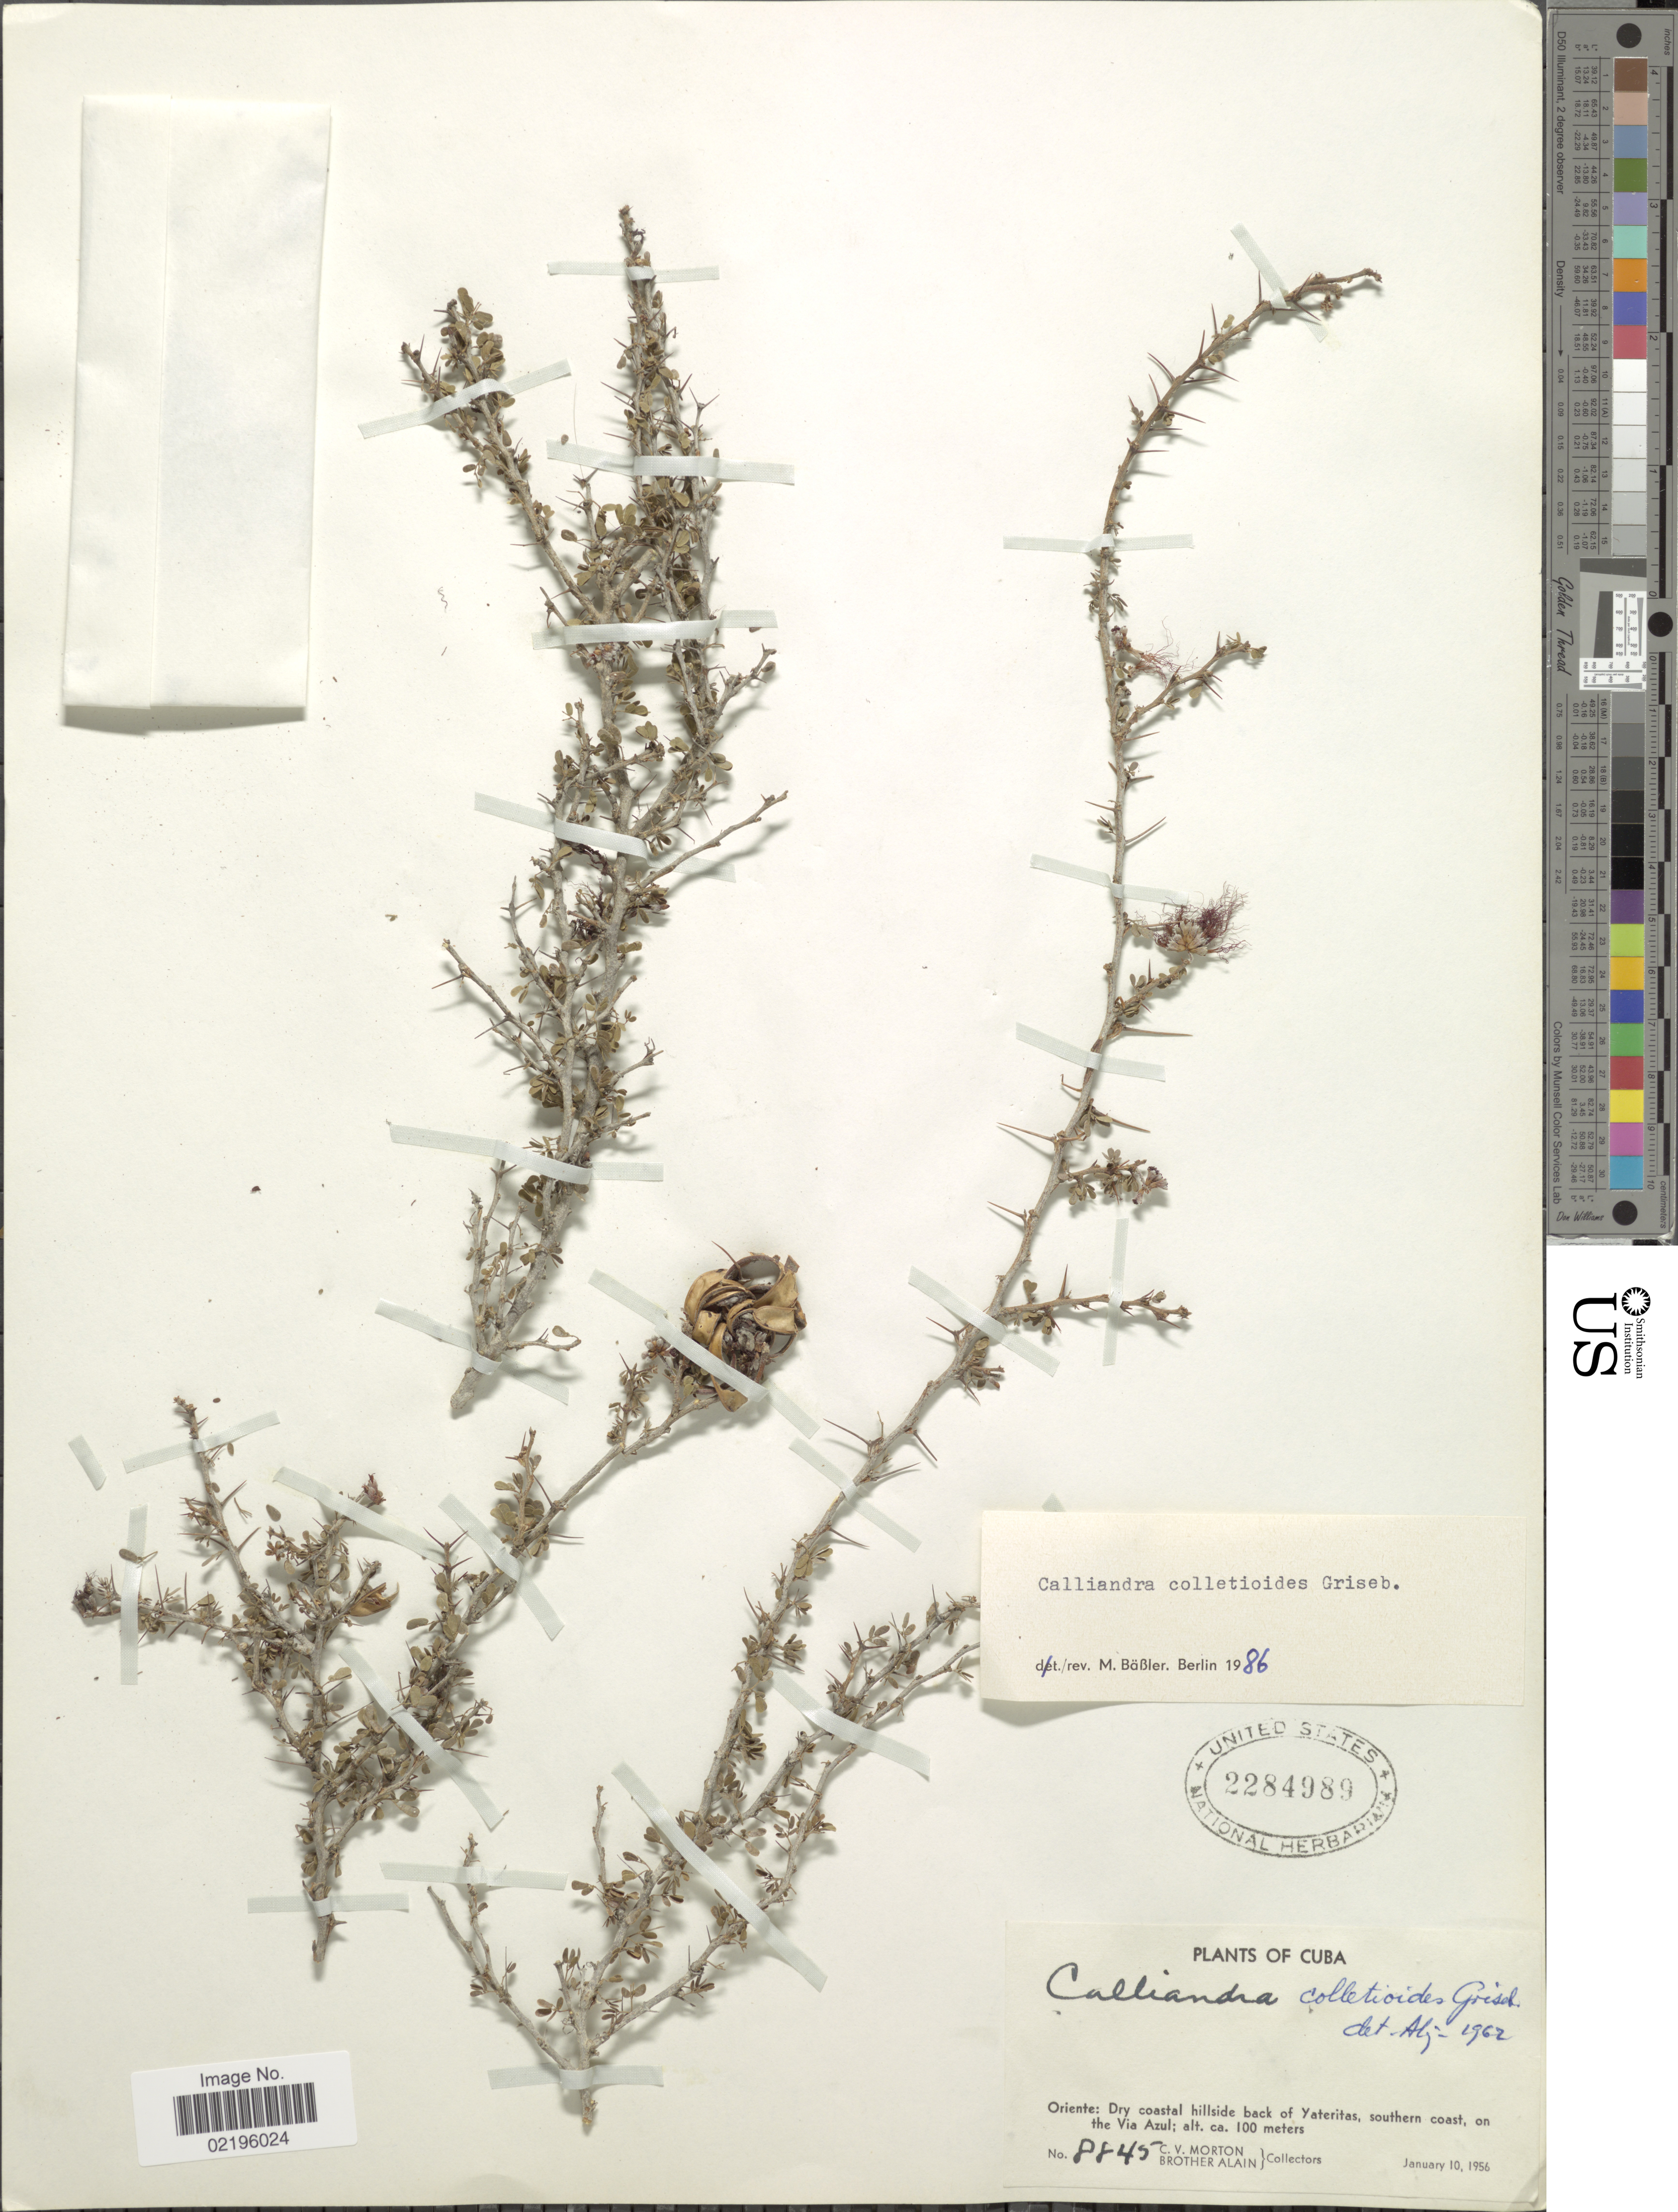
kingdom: Plantae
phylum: Tracheophyta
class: Magnoliopsida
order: Fabales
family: Fabaceae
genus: Calliandra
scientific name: Calliandra colletioides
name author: Griseb.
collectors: C. V. Morton & Alain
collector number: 8845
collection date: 1956-01-10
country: Cuba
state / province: Oriente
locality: Dry coastal hillside back of Yateritas, southern coast, on the Via Azul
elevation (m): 100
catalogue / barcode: US 2284989